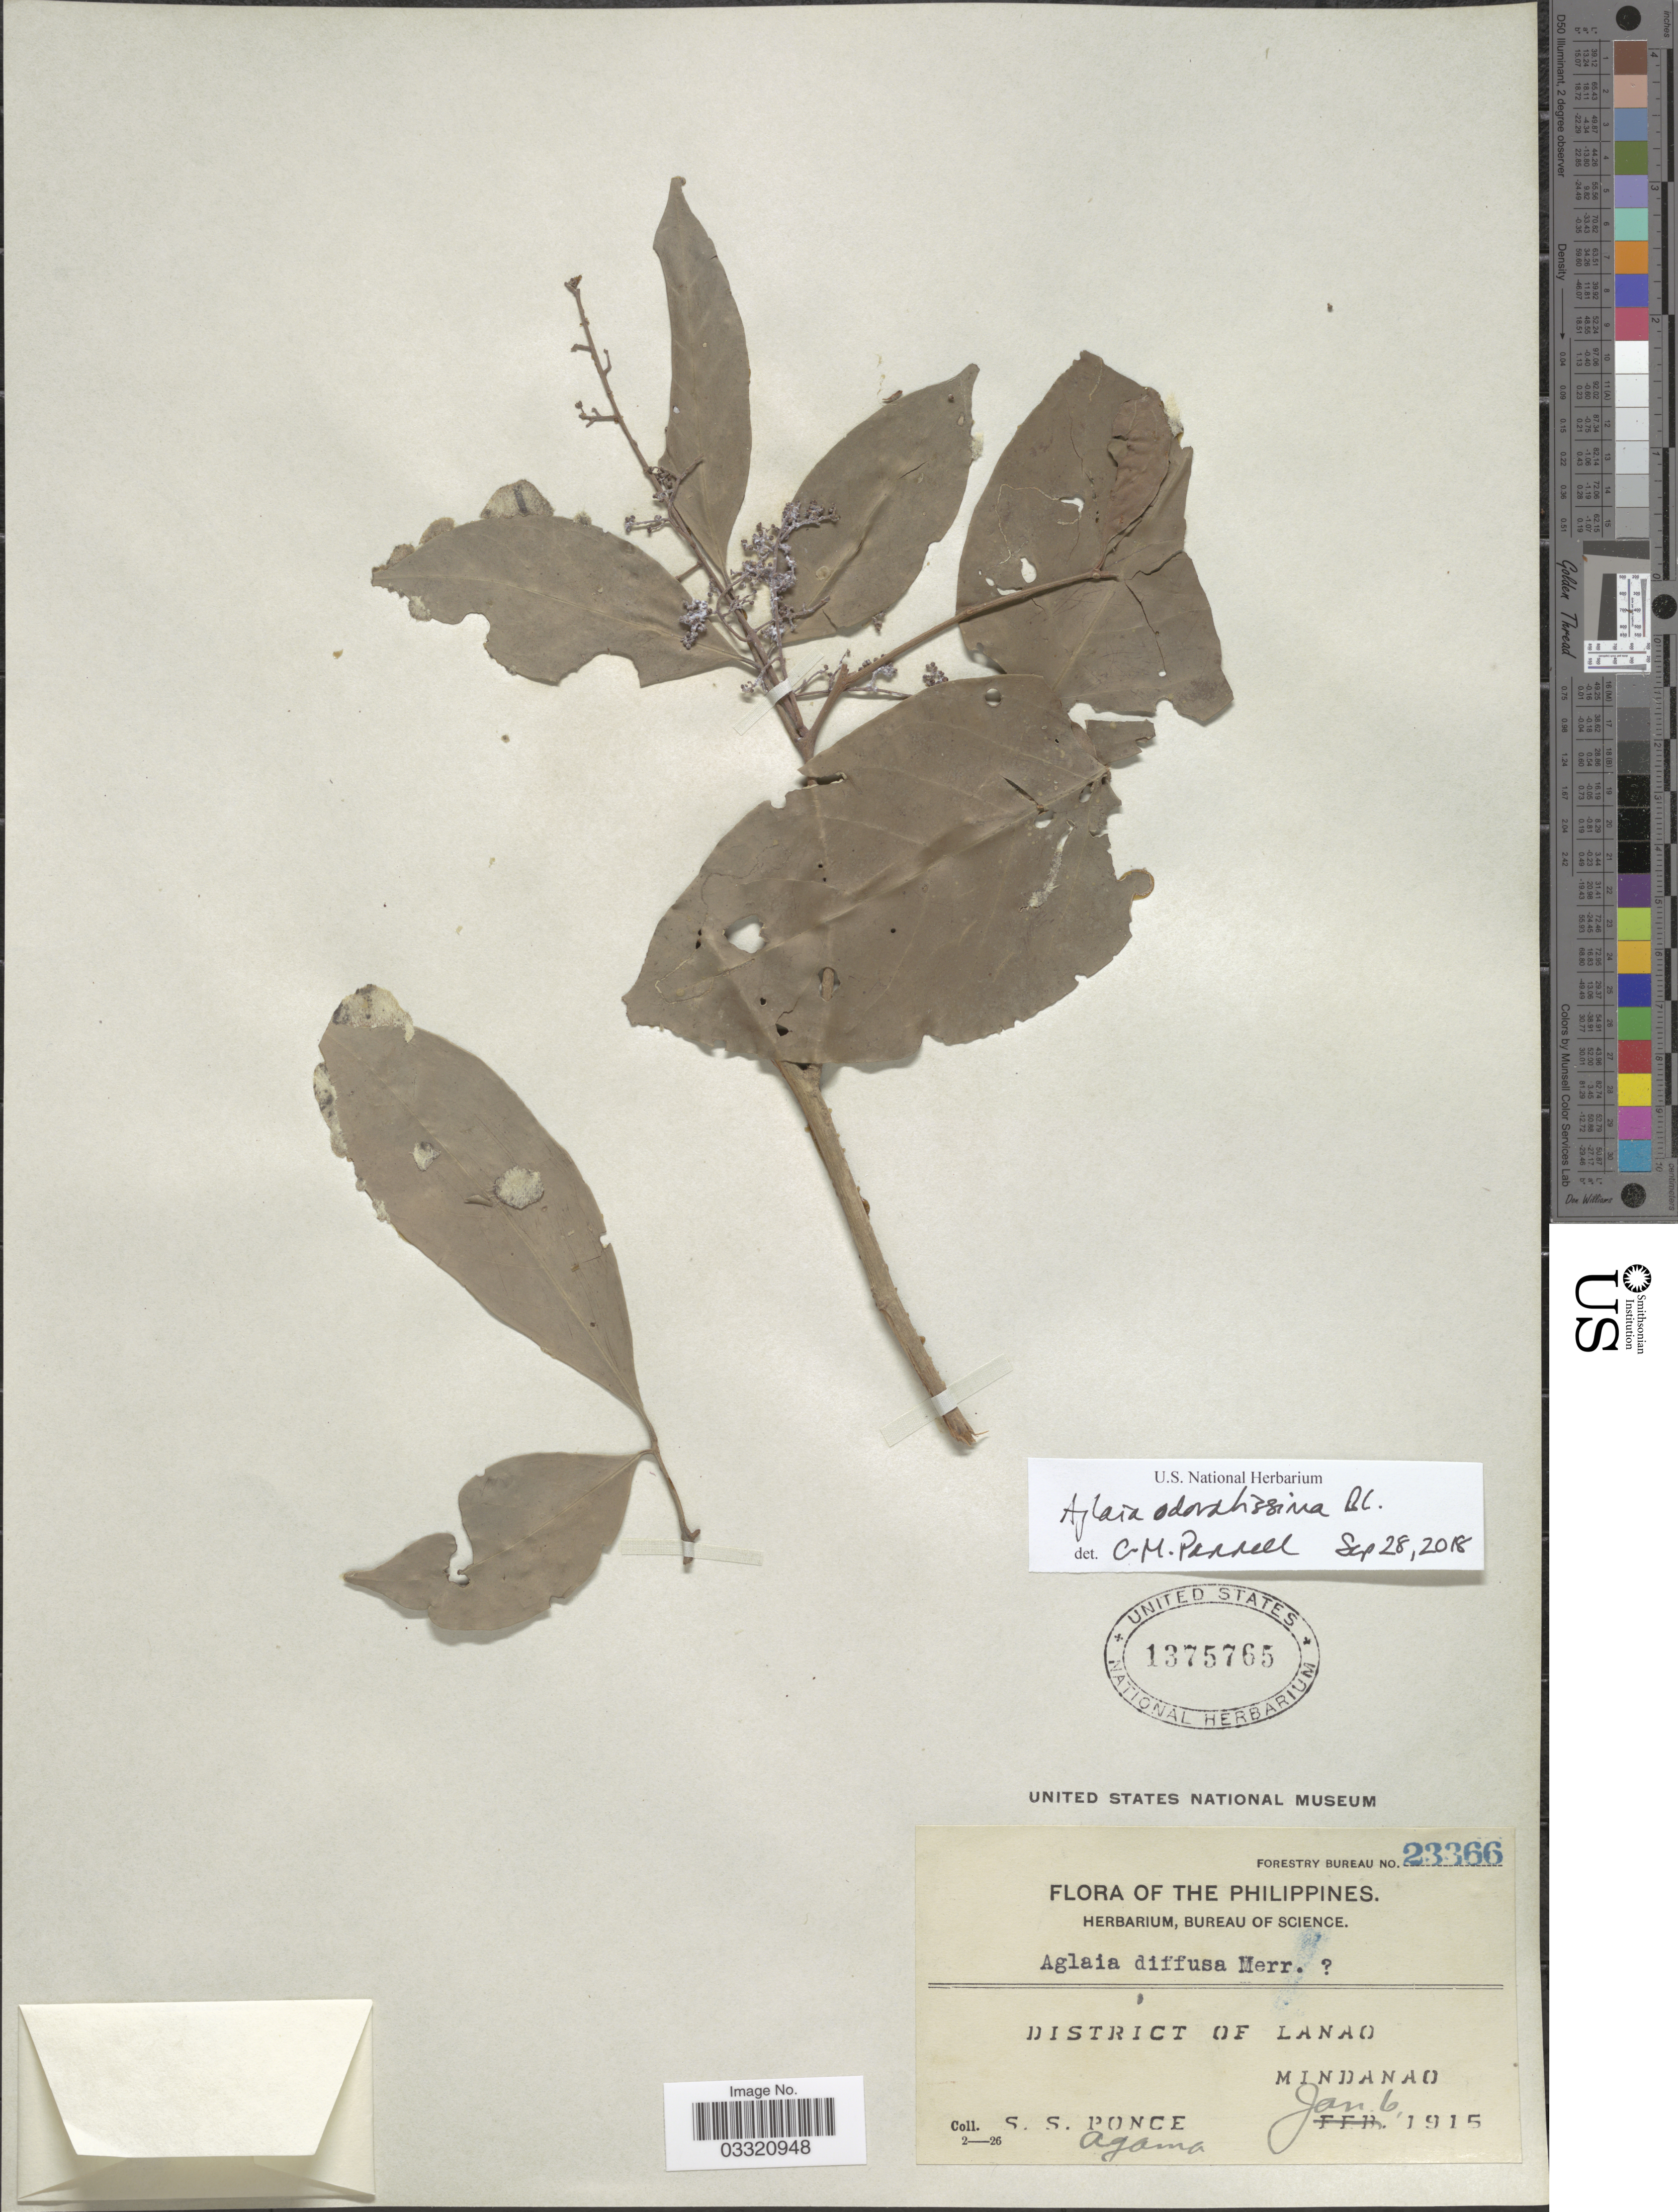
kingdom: Plantae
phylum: Tracheophyta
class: Magnoliopsida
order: Sapindales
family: Meliaceae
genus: Aglaia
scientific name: Aglaia odoratissima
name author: Blume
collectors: S. Ponce & Agama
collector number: Forestry Bureau 23366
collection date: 1915-01-06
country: Philippines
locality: District of Lanao. Mindanao.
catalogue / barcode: US 1375765